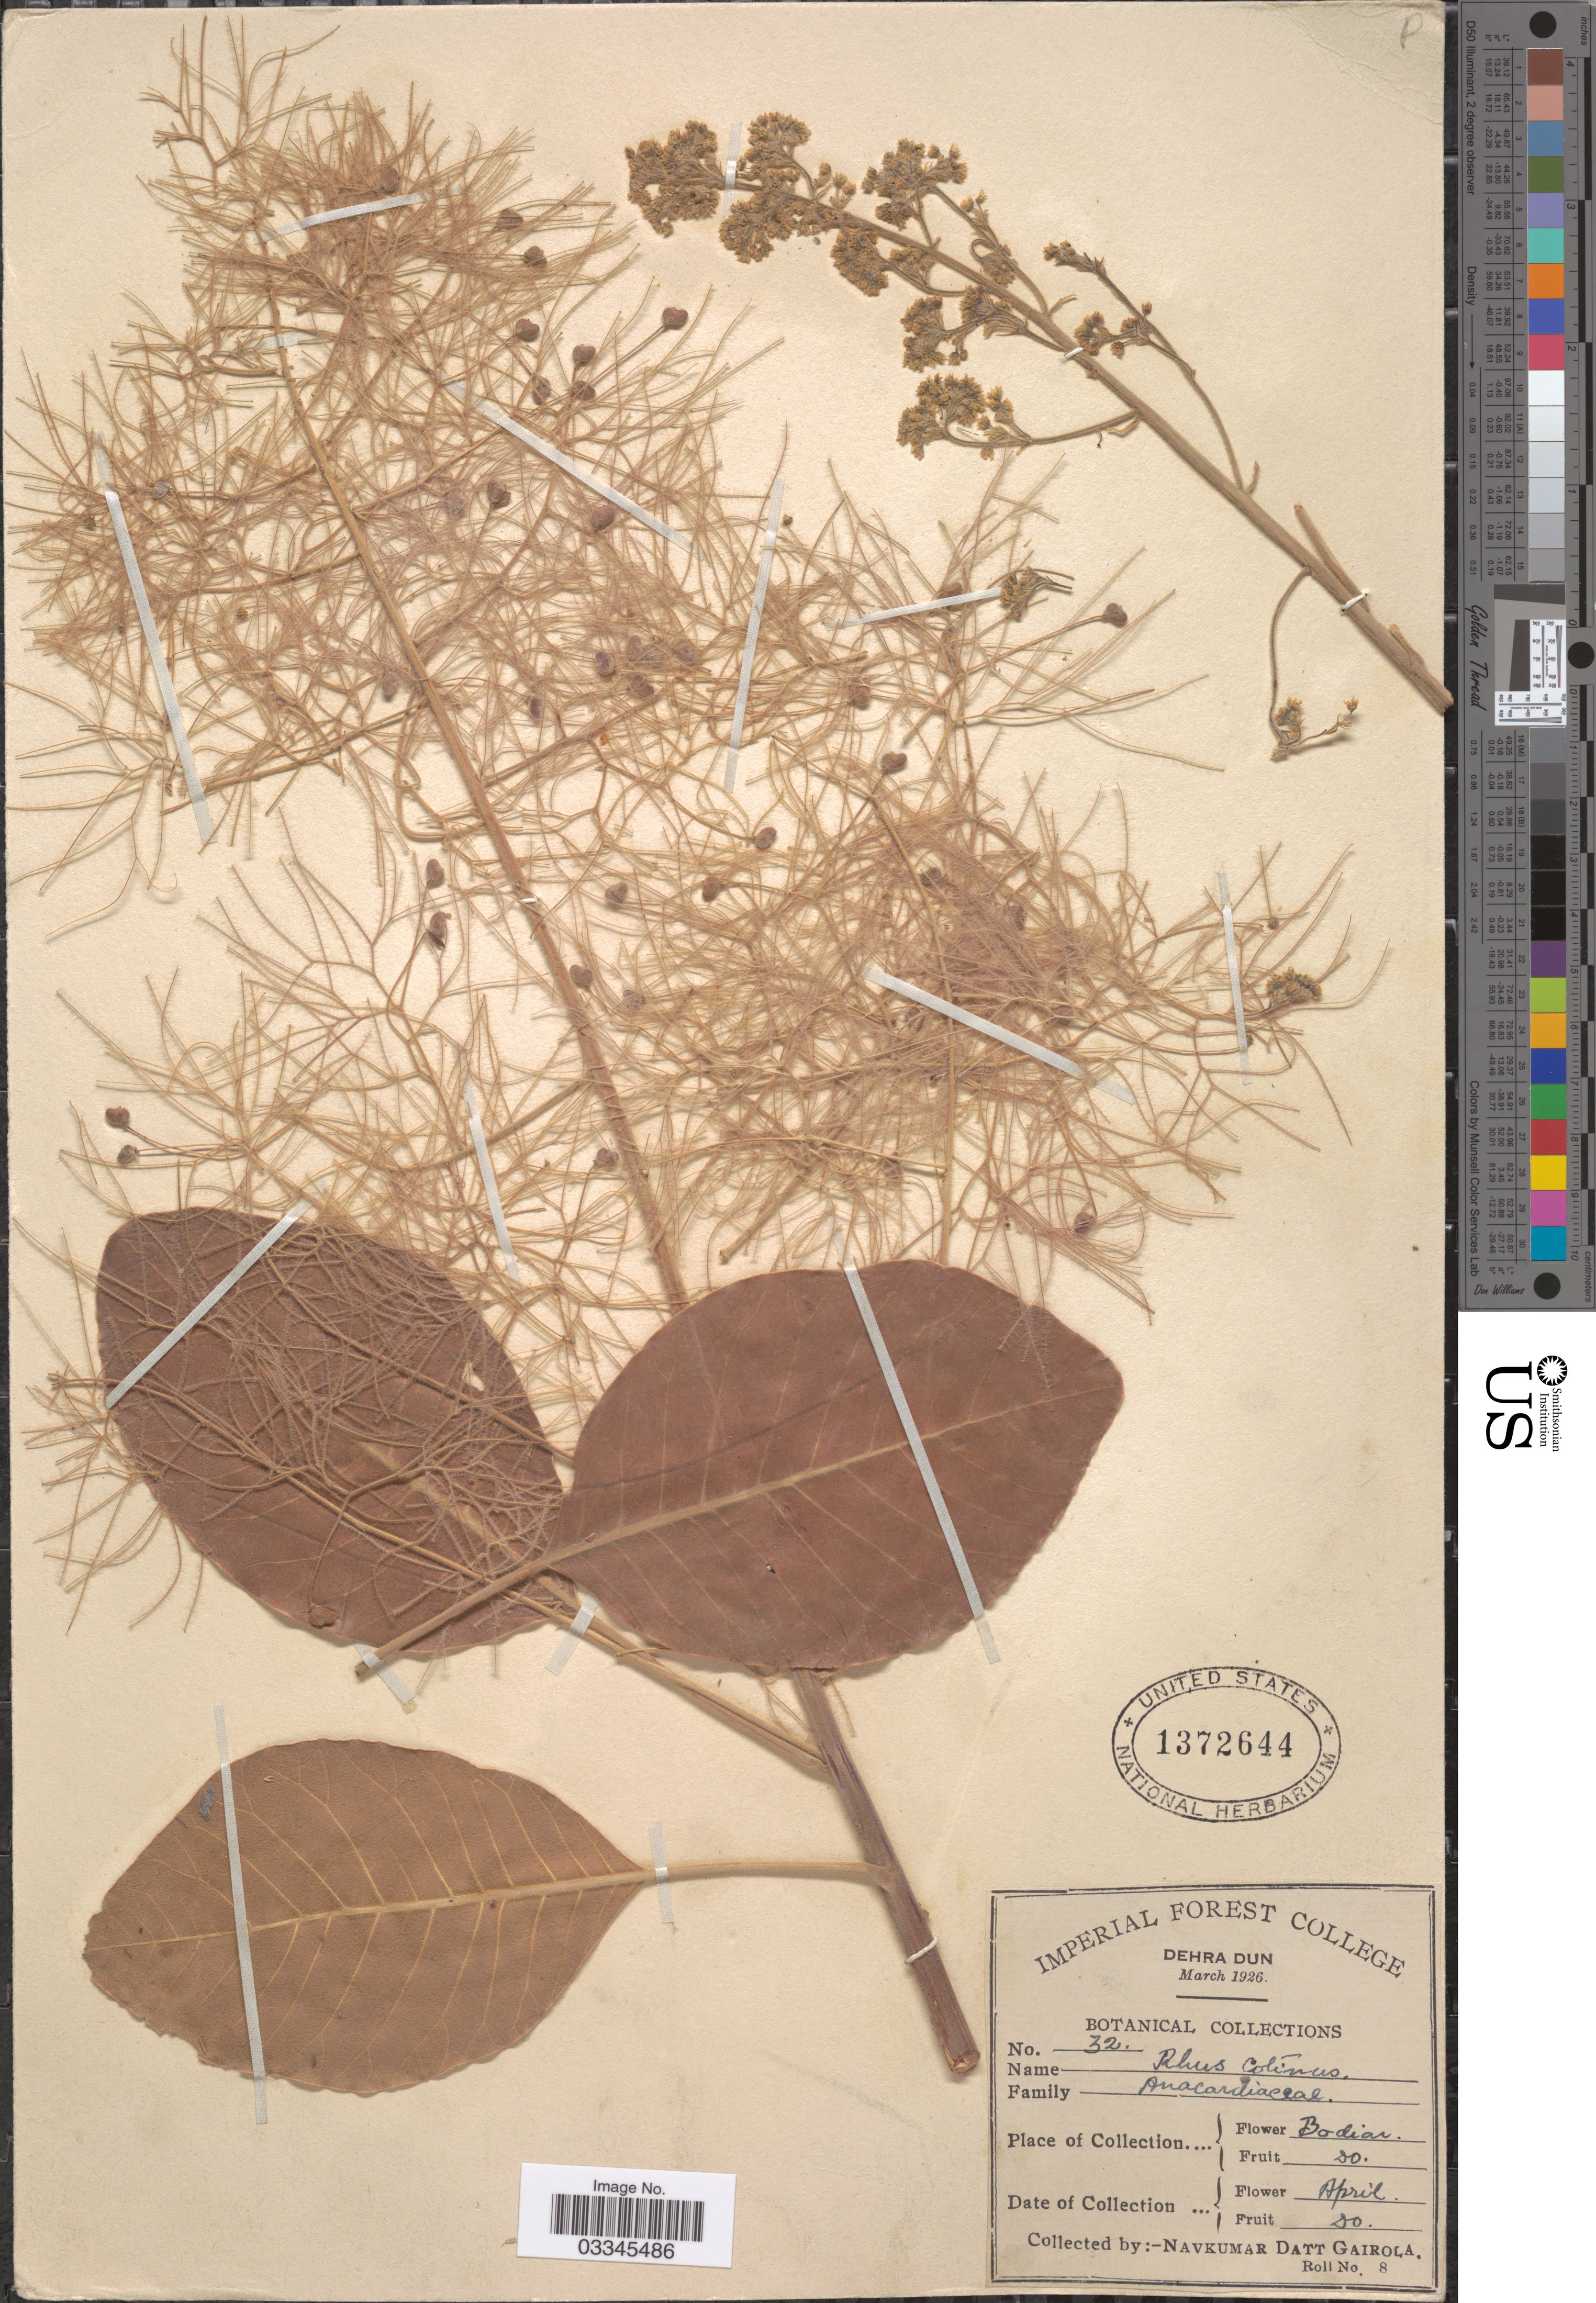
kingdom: Plantae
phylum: Tracheophyta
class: Magnoliopsida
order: Sapindales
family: Anacardiaceae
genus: Cotinus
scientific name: Cotinus coggygria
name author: Scop.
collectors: N. Gairola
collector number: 32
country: India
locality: Bodiar.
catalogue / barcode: US 1372644